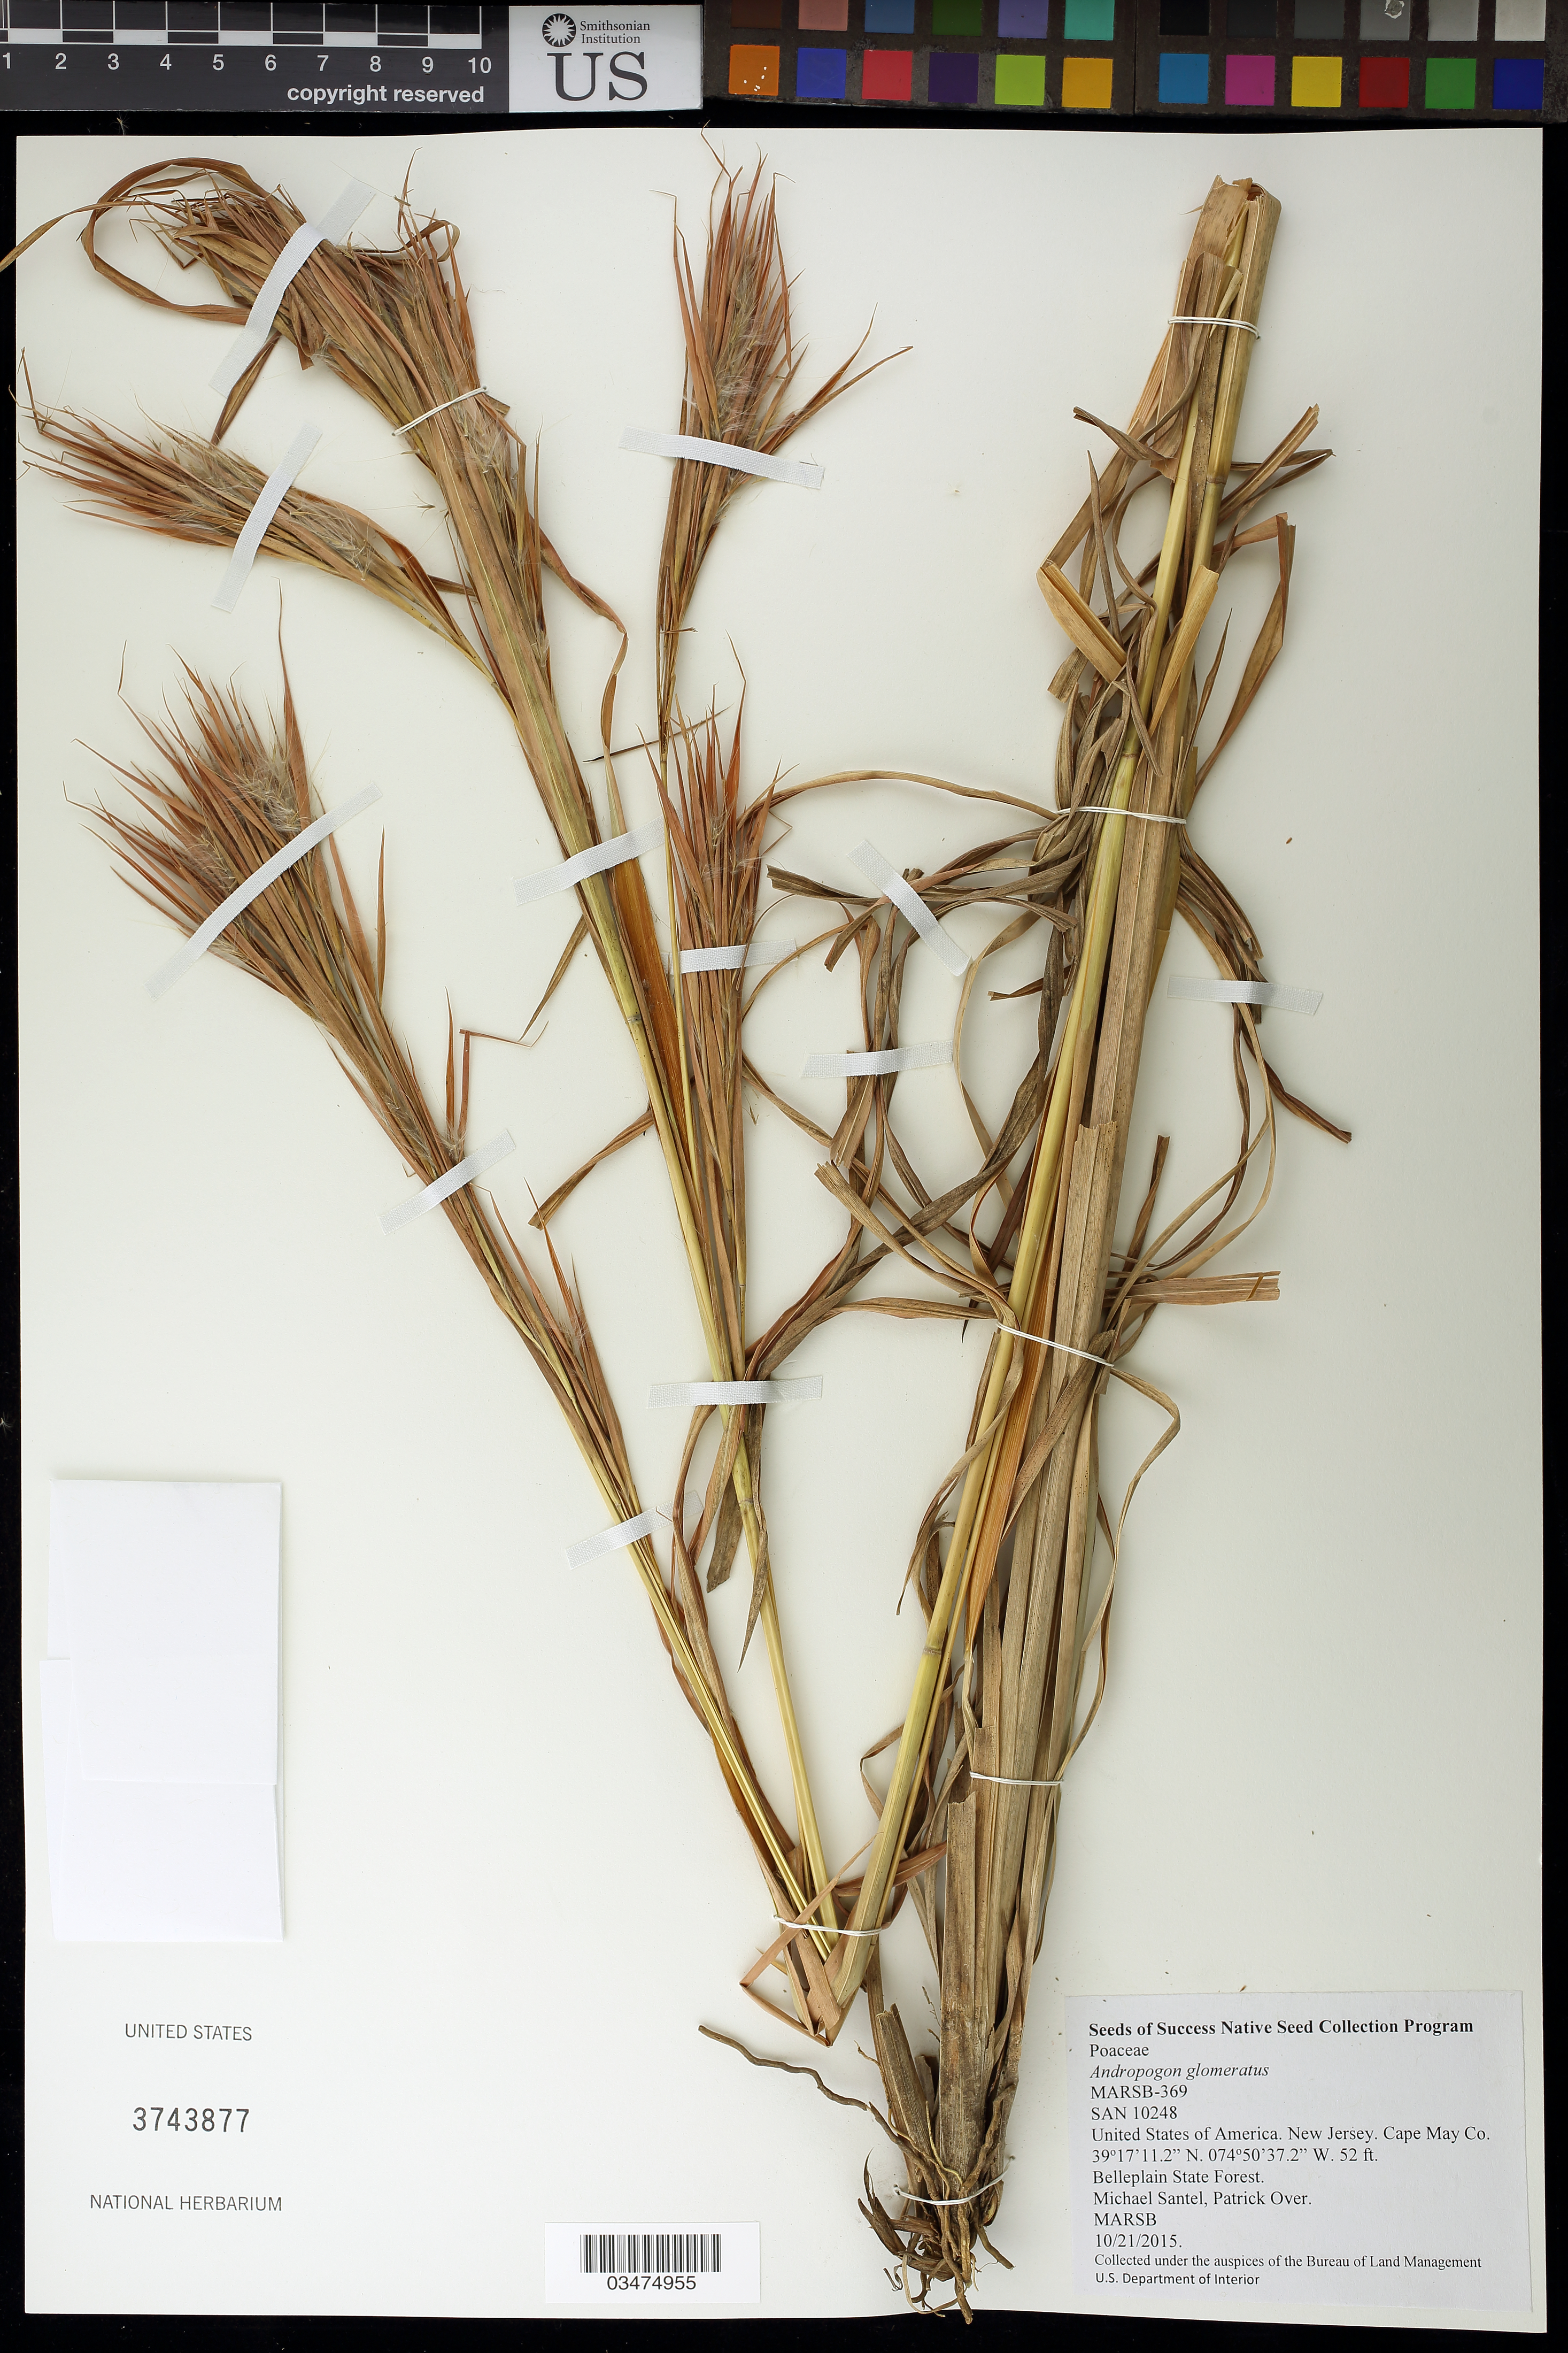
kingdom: Plantae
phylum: Tracheophyta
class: Liliopsida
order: Poales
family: Poaceae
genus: Andropogon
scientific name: Andropogon glomeratus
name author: (Walter) Britton, Stearns & Poggenb.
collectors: M. Santel & P. Over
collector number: MARSB-369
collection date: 2015-10-21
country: United States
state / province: New Jersey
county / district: Cape May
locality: Belleplain State Forest, Old Cape Trail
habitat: Powerline cut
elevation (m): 16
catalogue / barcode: US 3743877